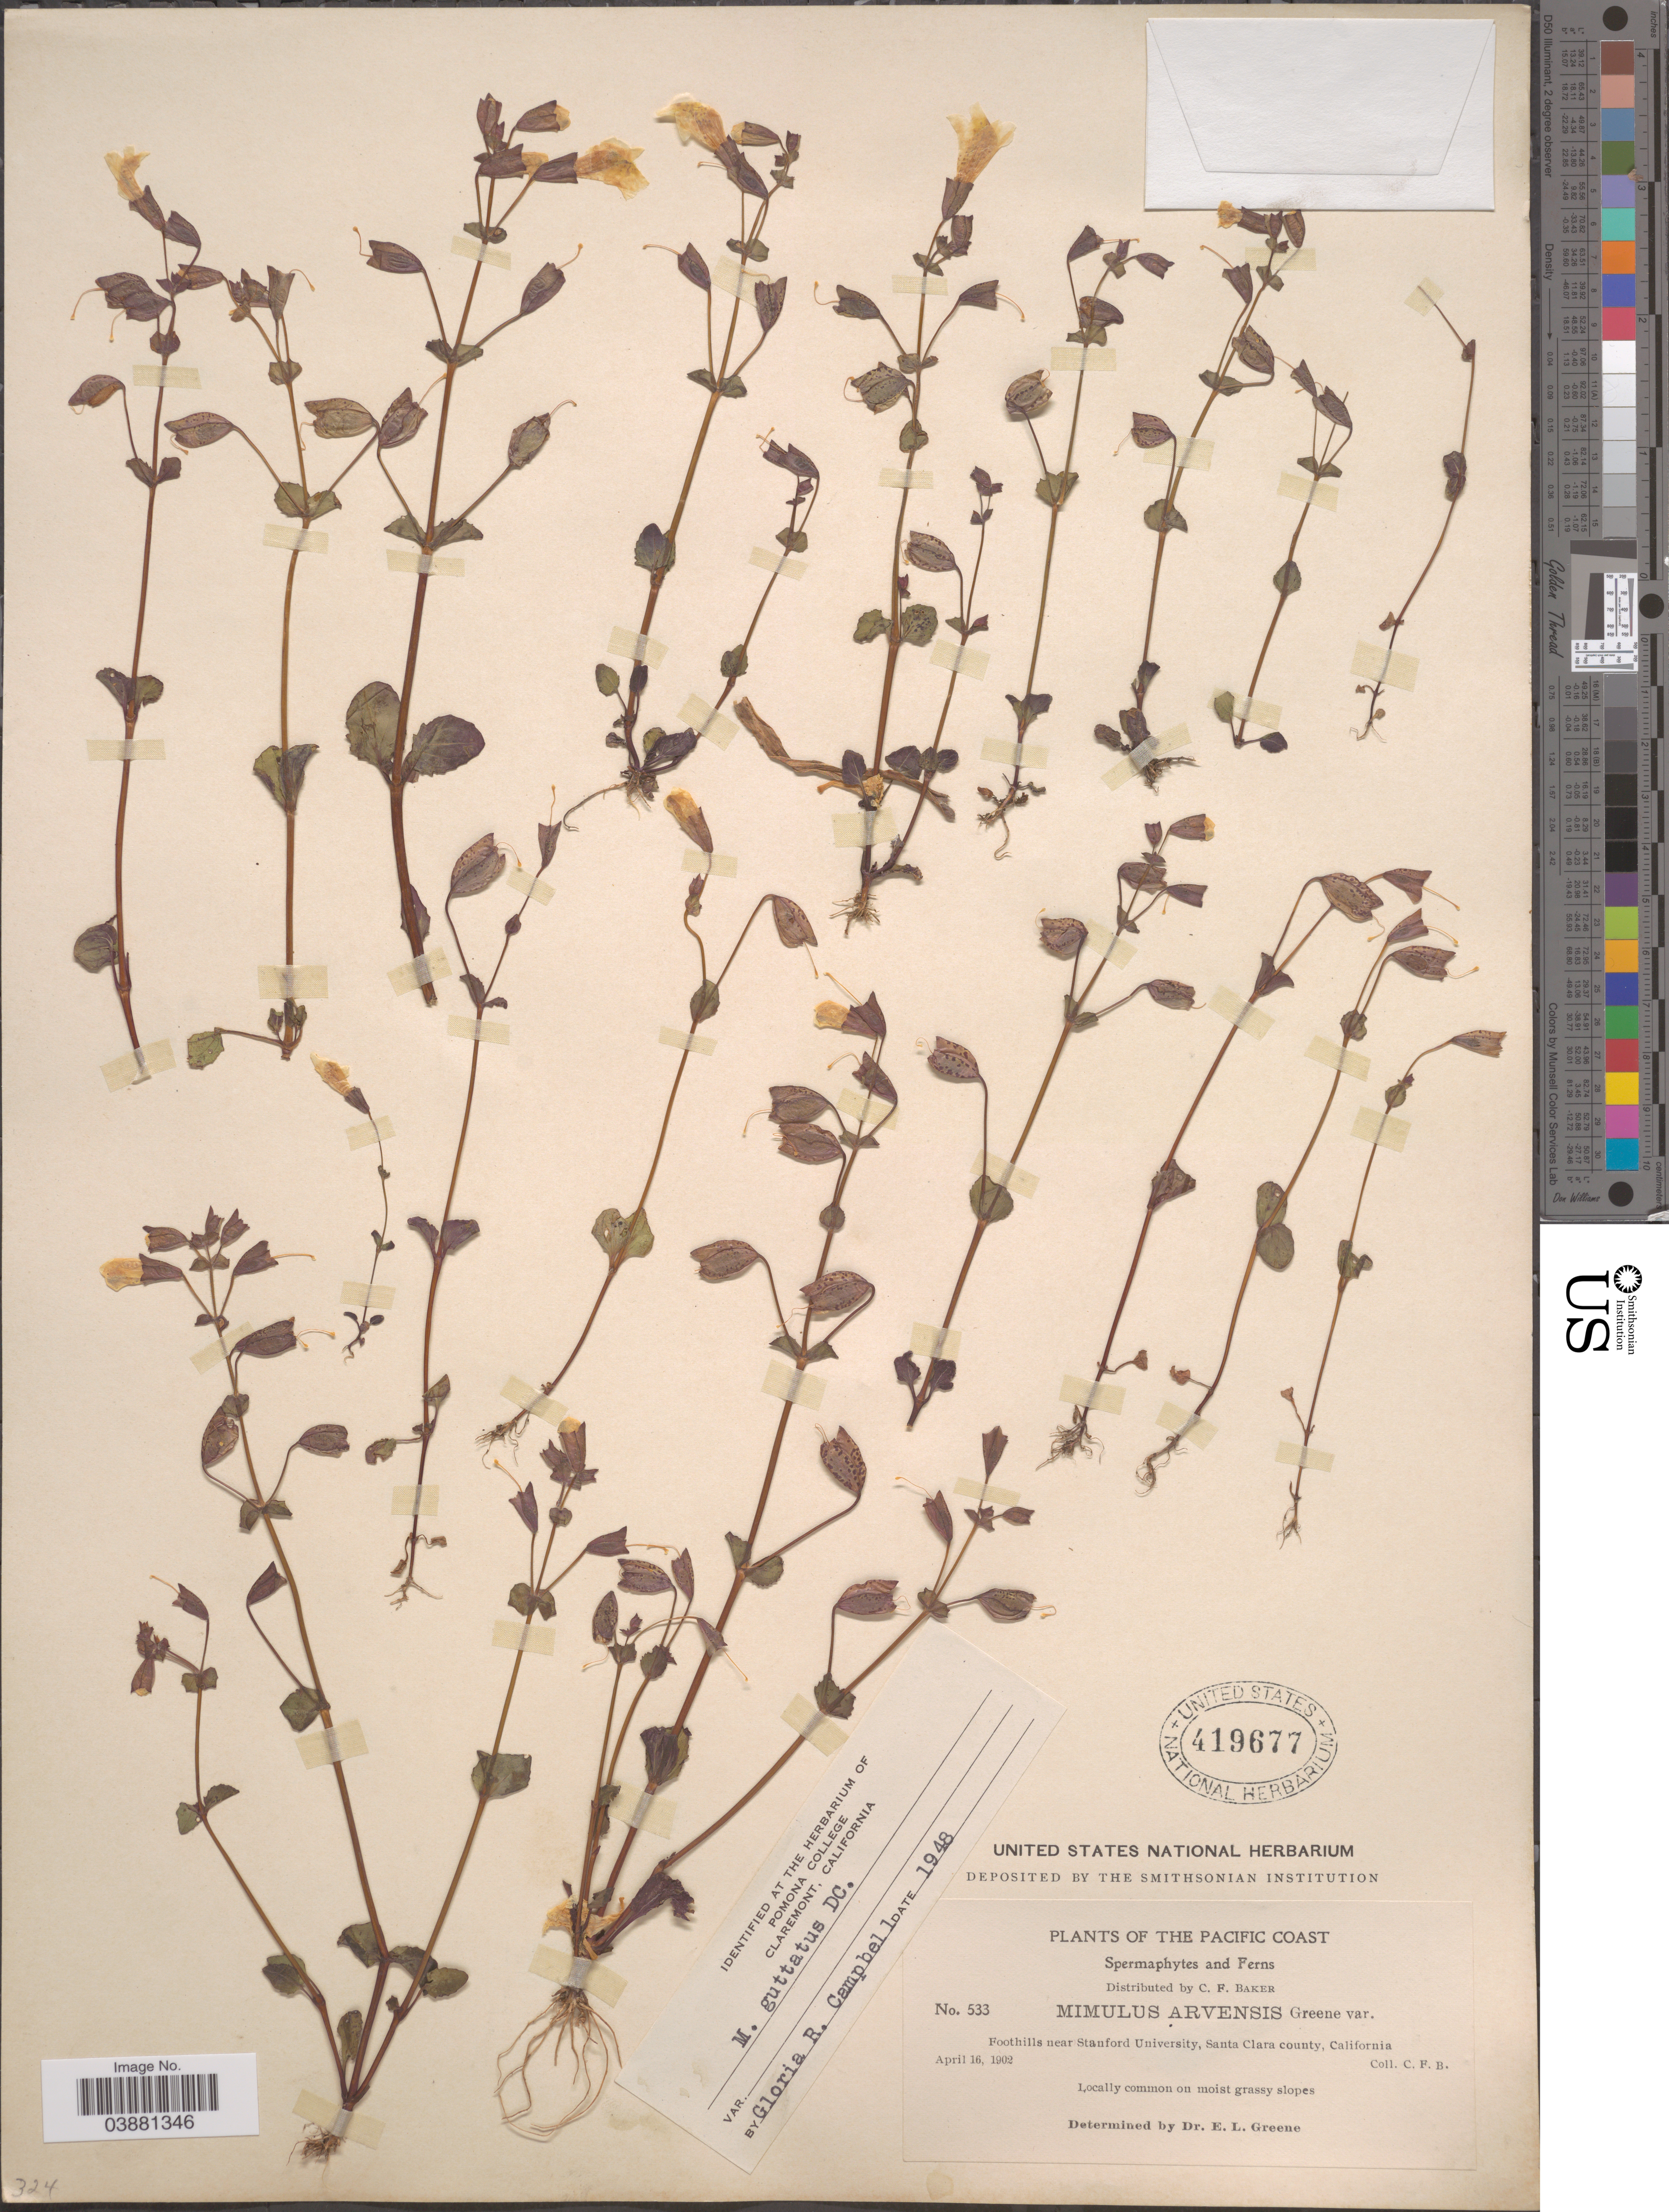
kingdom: Plantae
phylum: Tracheophyta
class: Magnoliopsida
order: Lamiales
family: Phrymaceae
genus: Mimulus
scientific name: Mimulus guttatus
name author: DC.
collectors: C. F. Baker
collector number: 533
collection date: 1902-04-16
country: United States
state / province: California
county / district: Santa Clara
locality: Pacific Coast. Foothills near Stanford University, Santa Clara County.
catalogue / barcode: US 419677